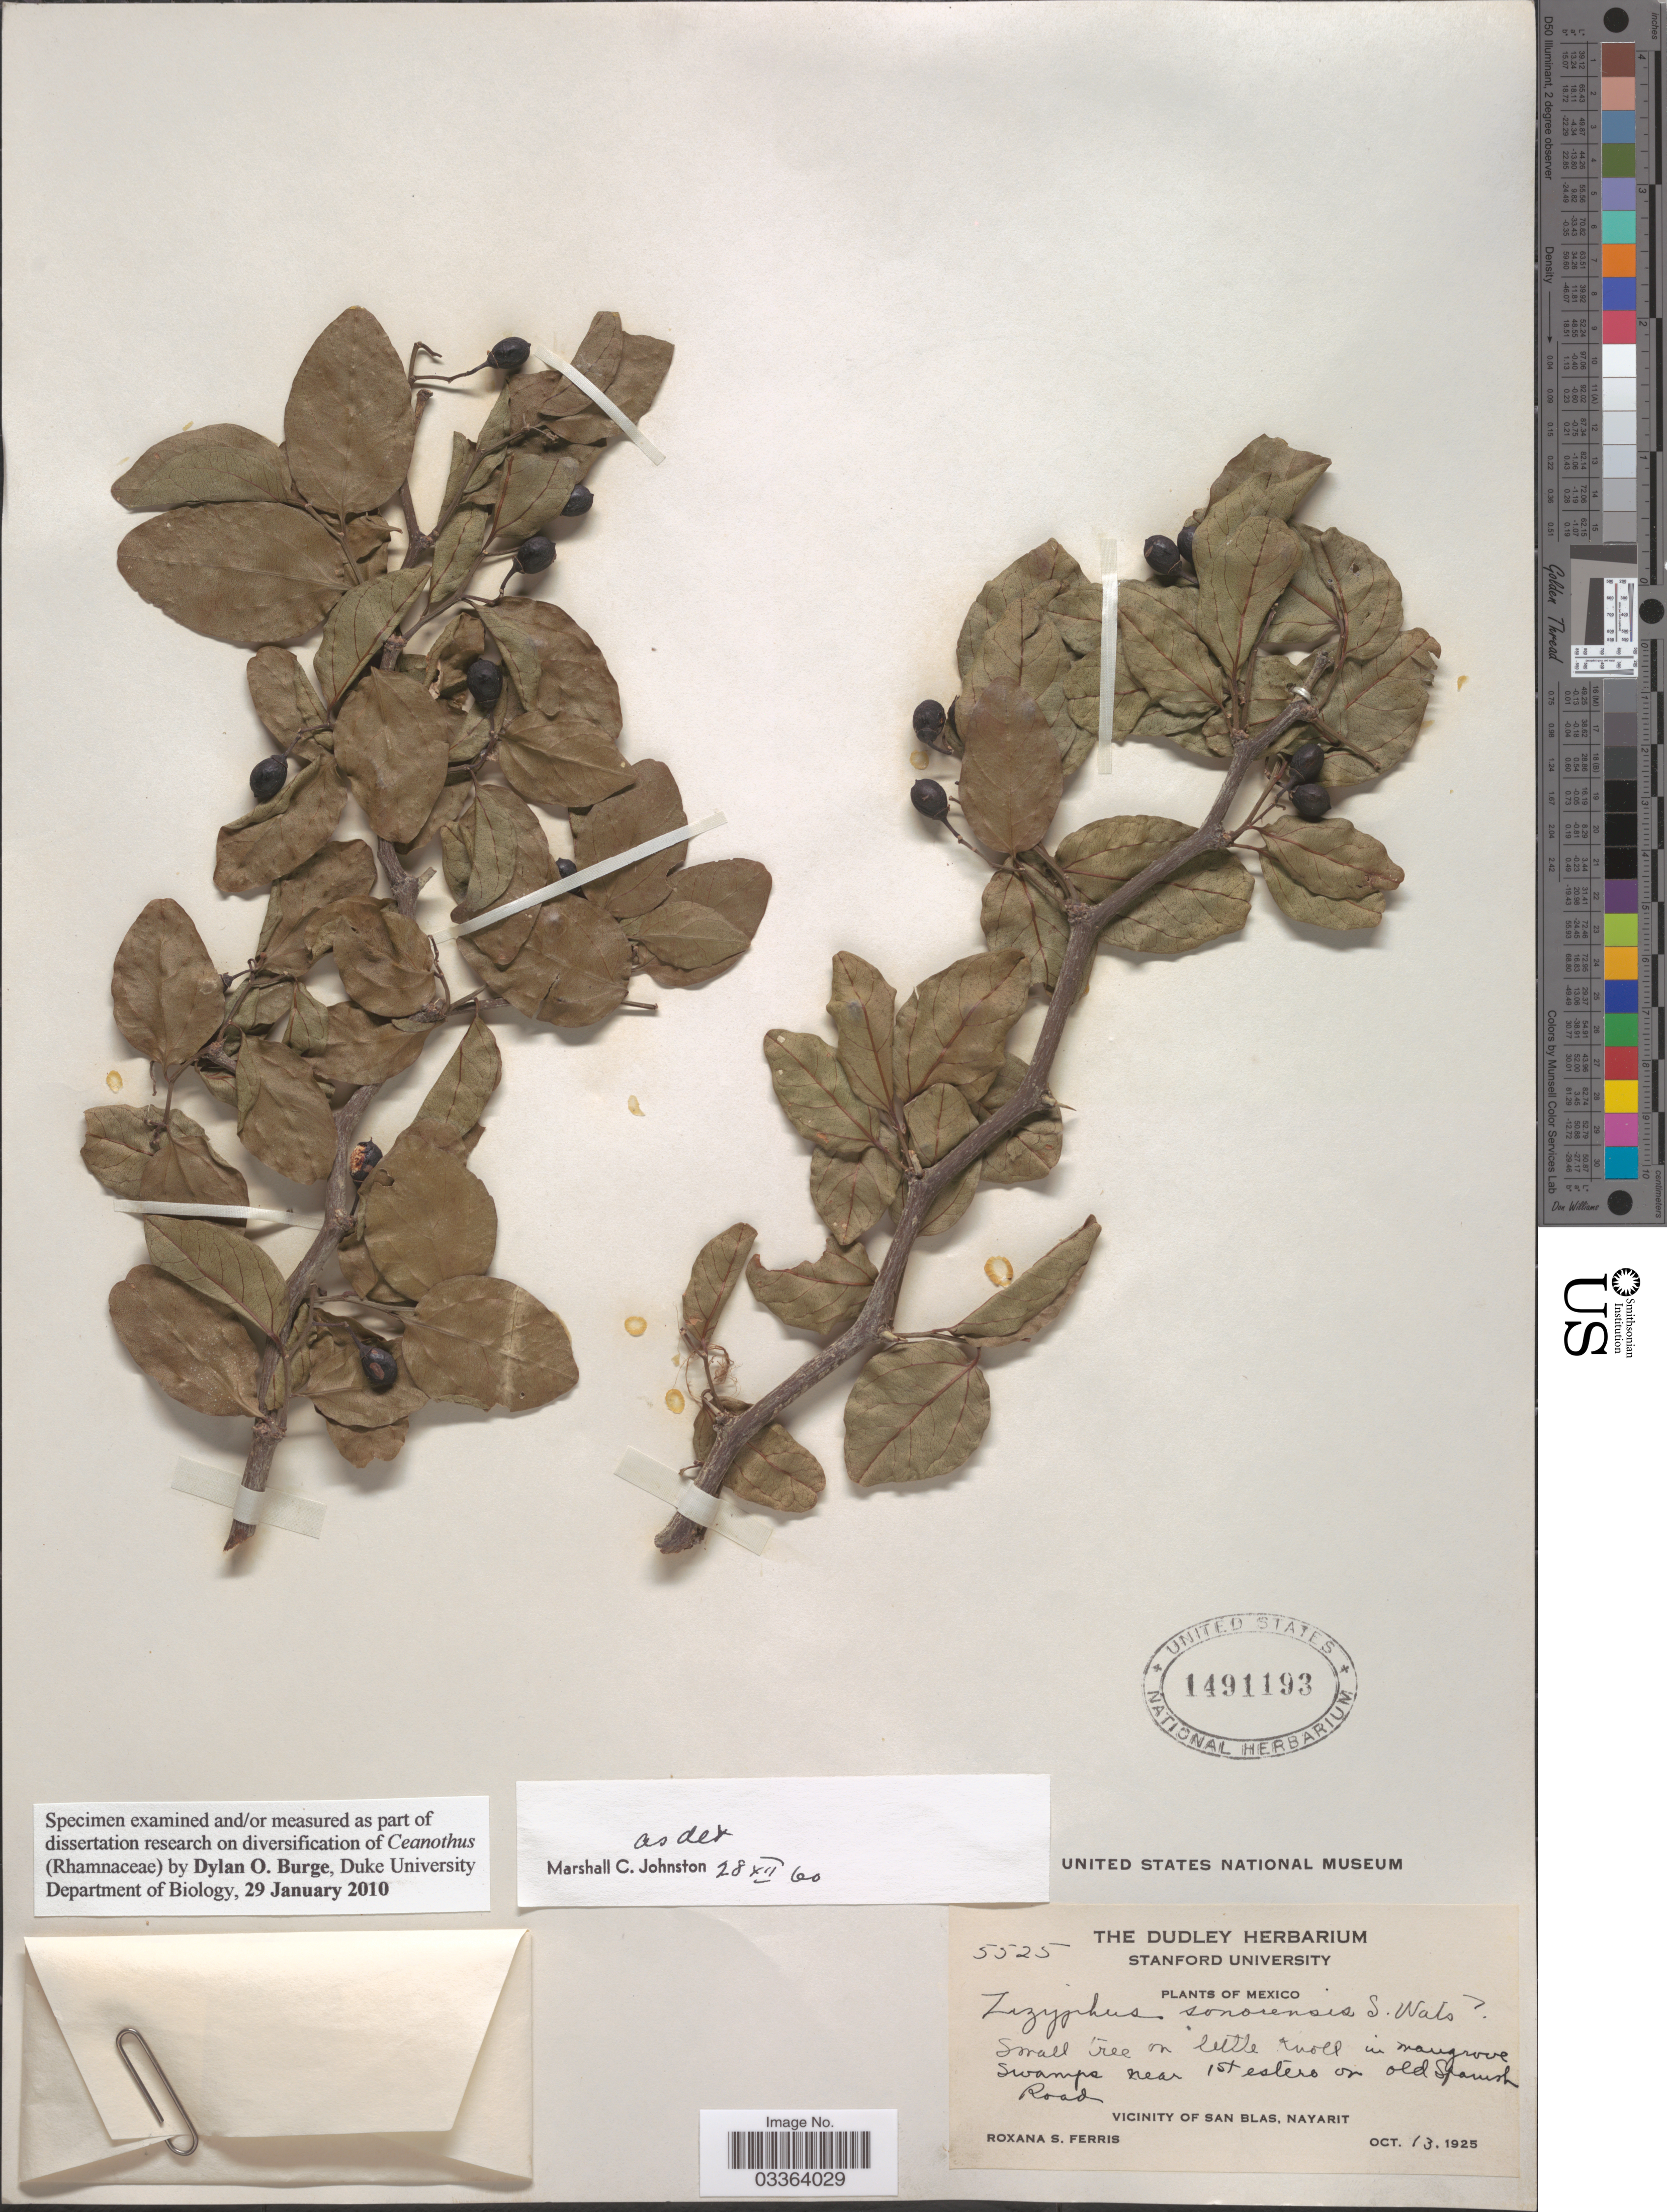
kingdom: Plantae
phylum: Tracheophyta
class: Magnoliopsida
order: Rosales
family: Rhamnaceae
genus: Sarcomphalus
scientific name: Sarcomphalus amole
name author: (Sessé & Moc.) Hauenschild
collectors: R. S. Ferris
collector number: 5525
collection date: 1925-10-13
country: Mexico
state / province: Nayarit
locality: Vicinity of San Blas.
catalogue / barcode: US 1491193